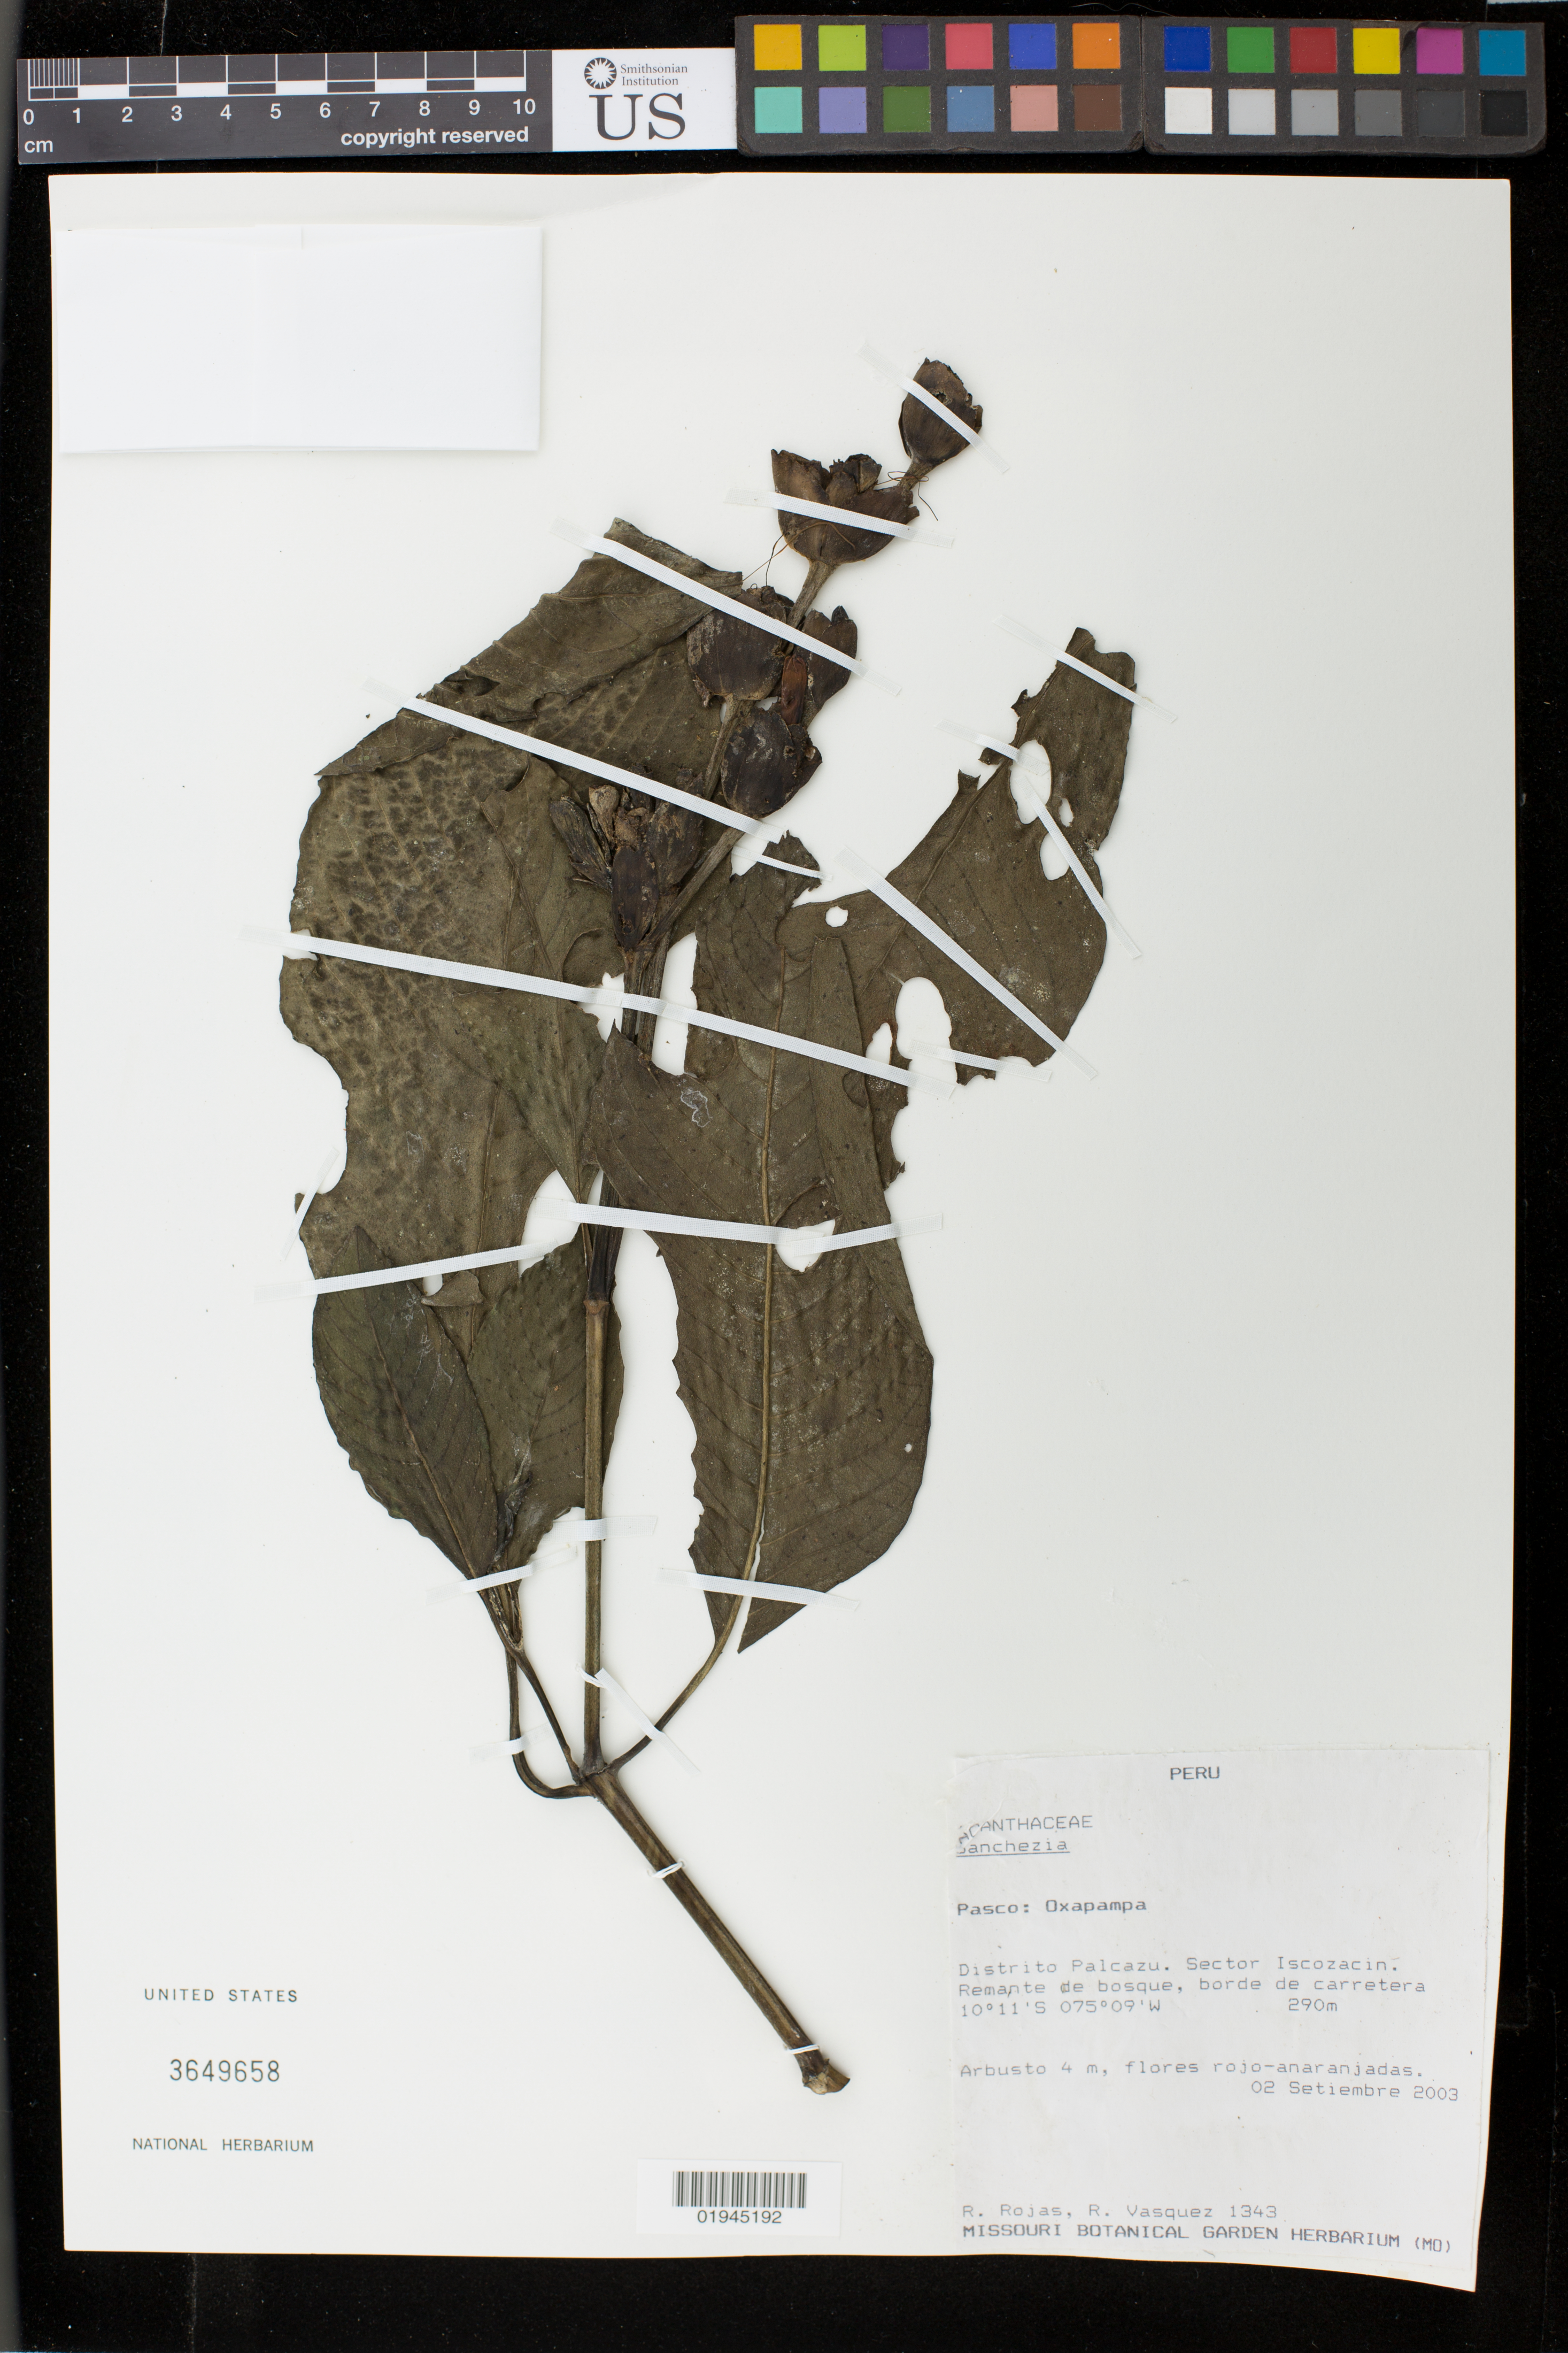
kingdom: Plantae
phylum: Tracheophyta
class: Magnoliopsida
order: Lamiales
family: Acanthaceae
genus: Sanchezia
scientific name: Sanchezia rubriflora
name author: Leonard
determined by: Azevedo, Igor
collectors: R. Rojas & R. Vasquez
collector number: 1343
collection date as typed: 02 Sep 2003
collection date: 2003-09-02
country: Peru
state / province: Pasco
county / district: Oxapampa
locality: Distrito Palcazu. Sector Iscozacin.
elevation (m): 290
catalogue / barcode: US 3649658